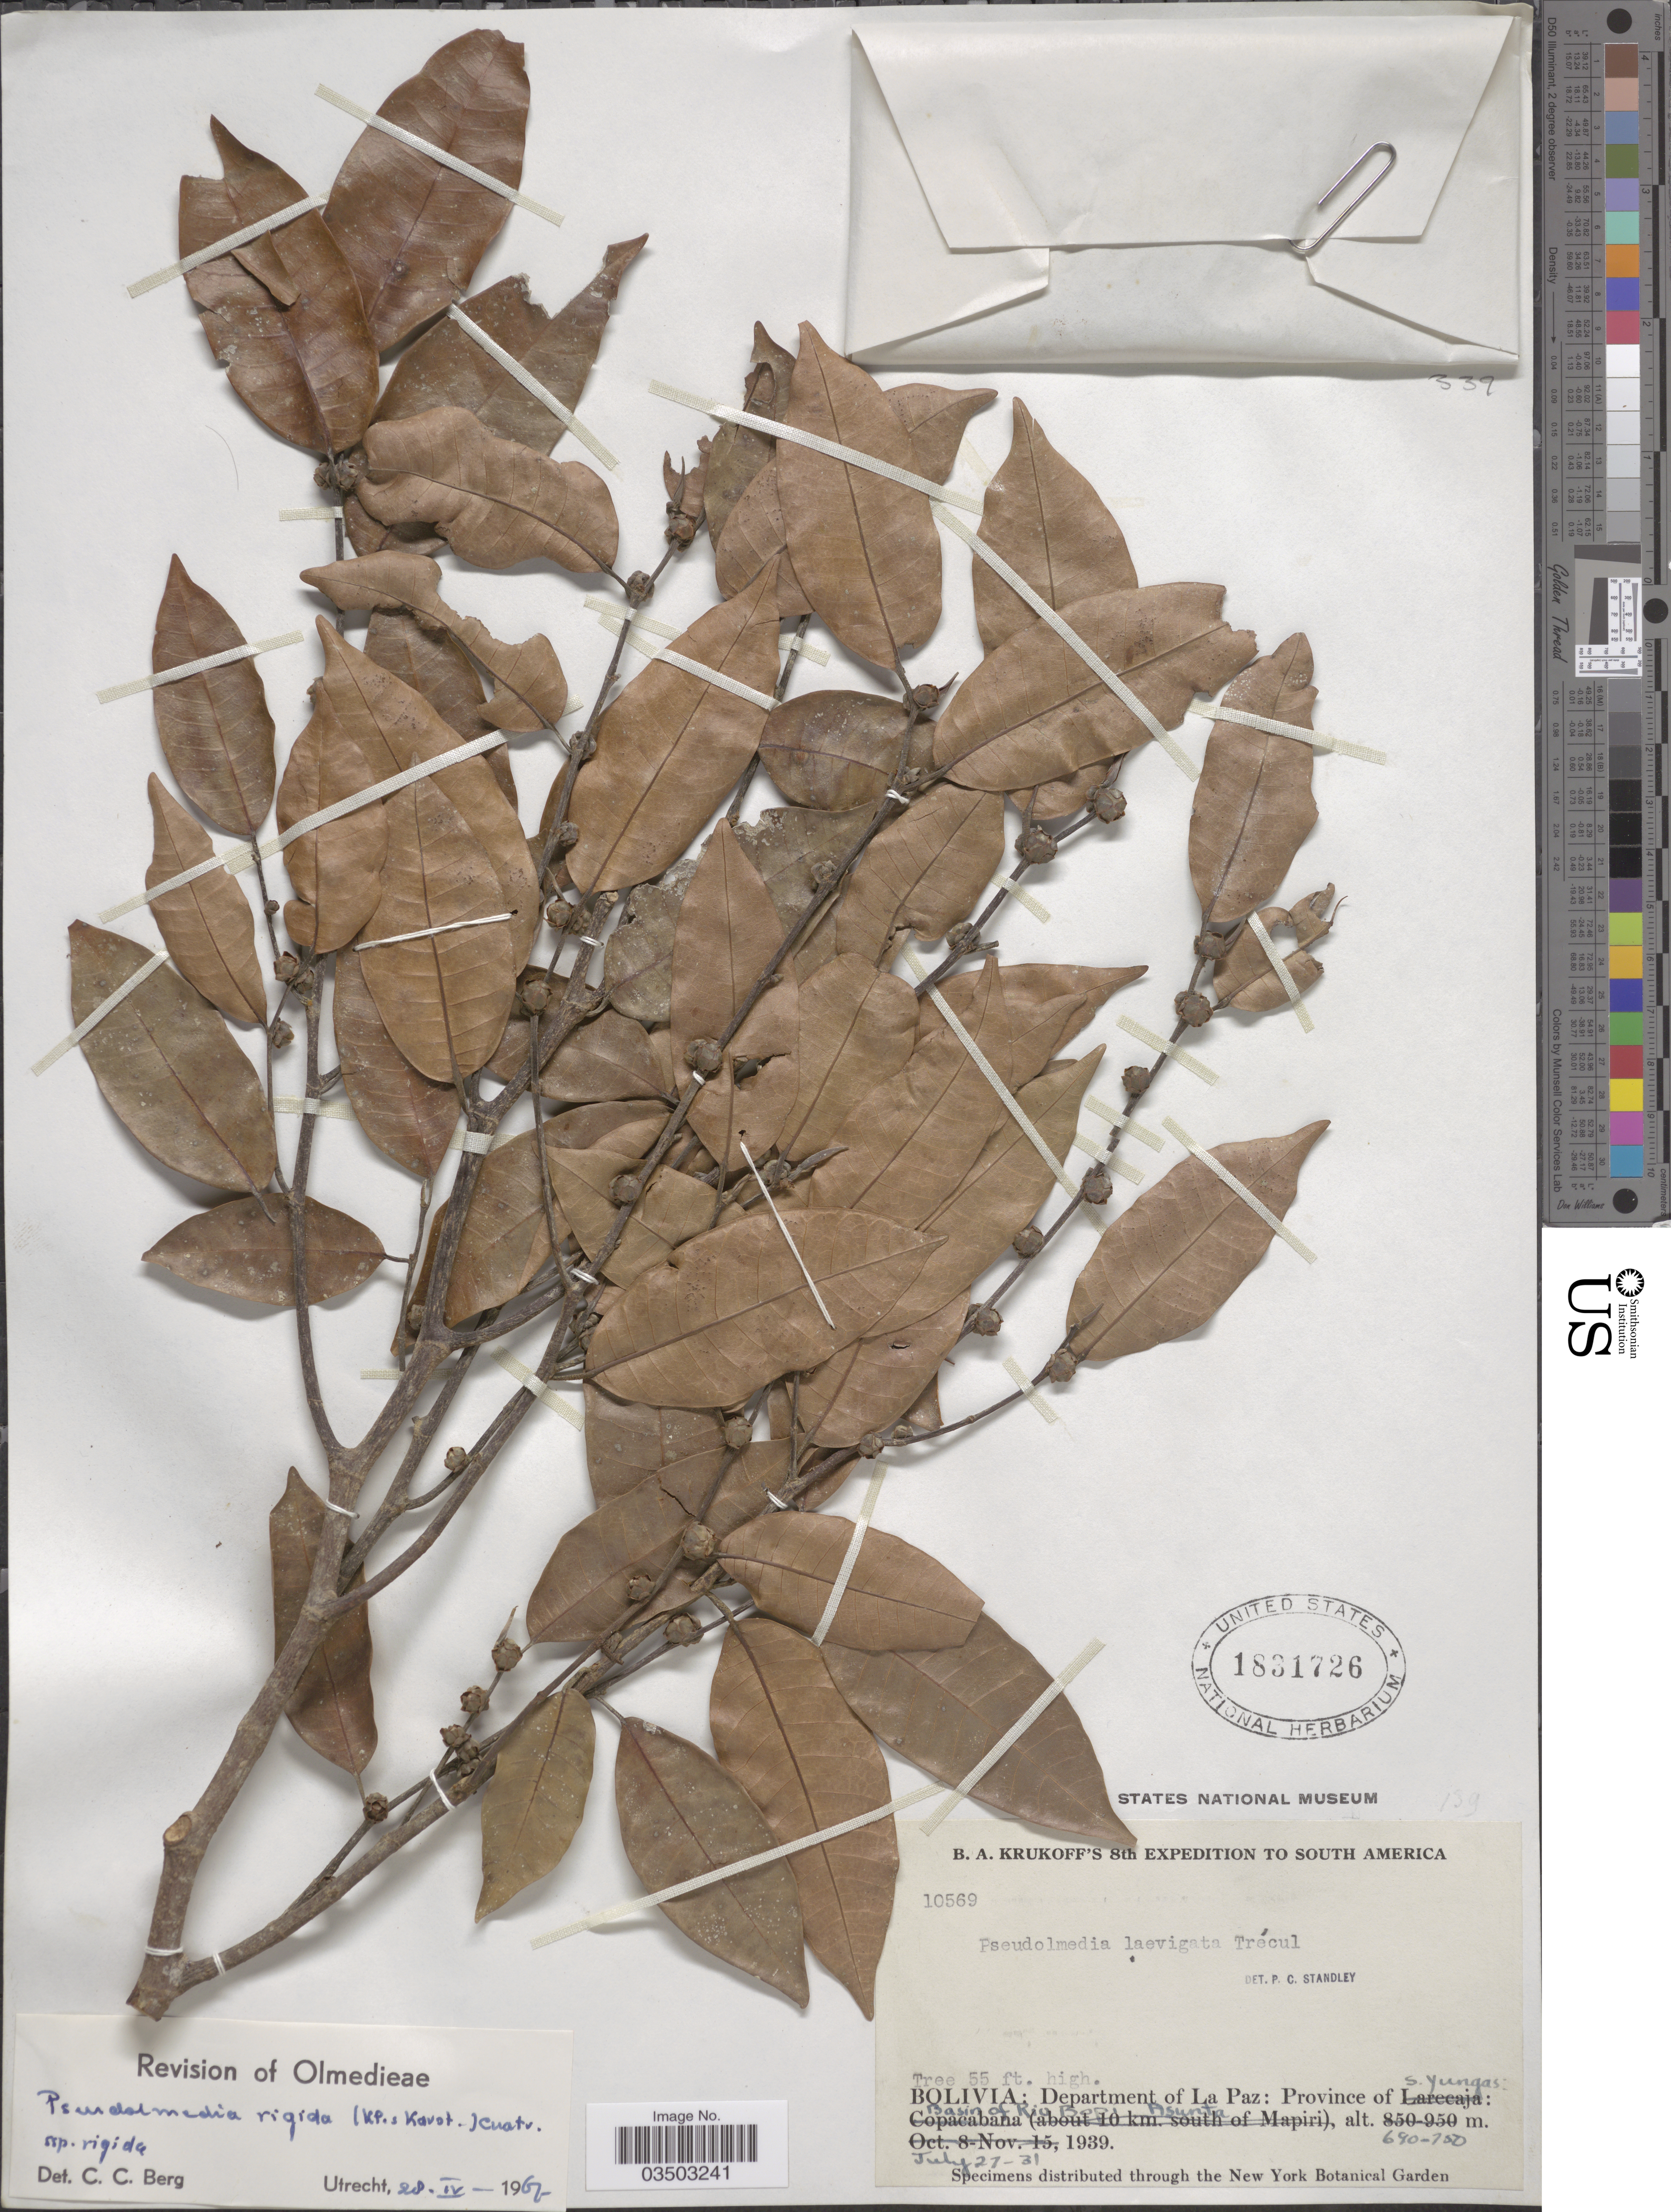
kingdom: Plantae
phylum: Tracheophyta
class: Magnoliopsida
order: Rosales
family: Moraceae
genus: Pseudolmedia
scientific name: Pseudolmedia rigida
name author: (Klotzsch & H. Karst.) Cuatrec.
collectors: B. A. Krukoff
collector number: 10569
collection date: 1939-07-27/1939-07-31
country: Bolivia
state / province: La Paz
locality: Department of La Paz: Province of S. Yungas: Basin of Rio Bopi Asunta.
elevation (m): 690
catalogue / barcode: US 1831726